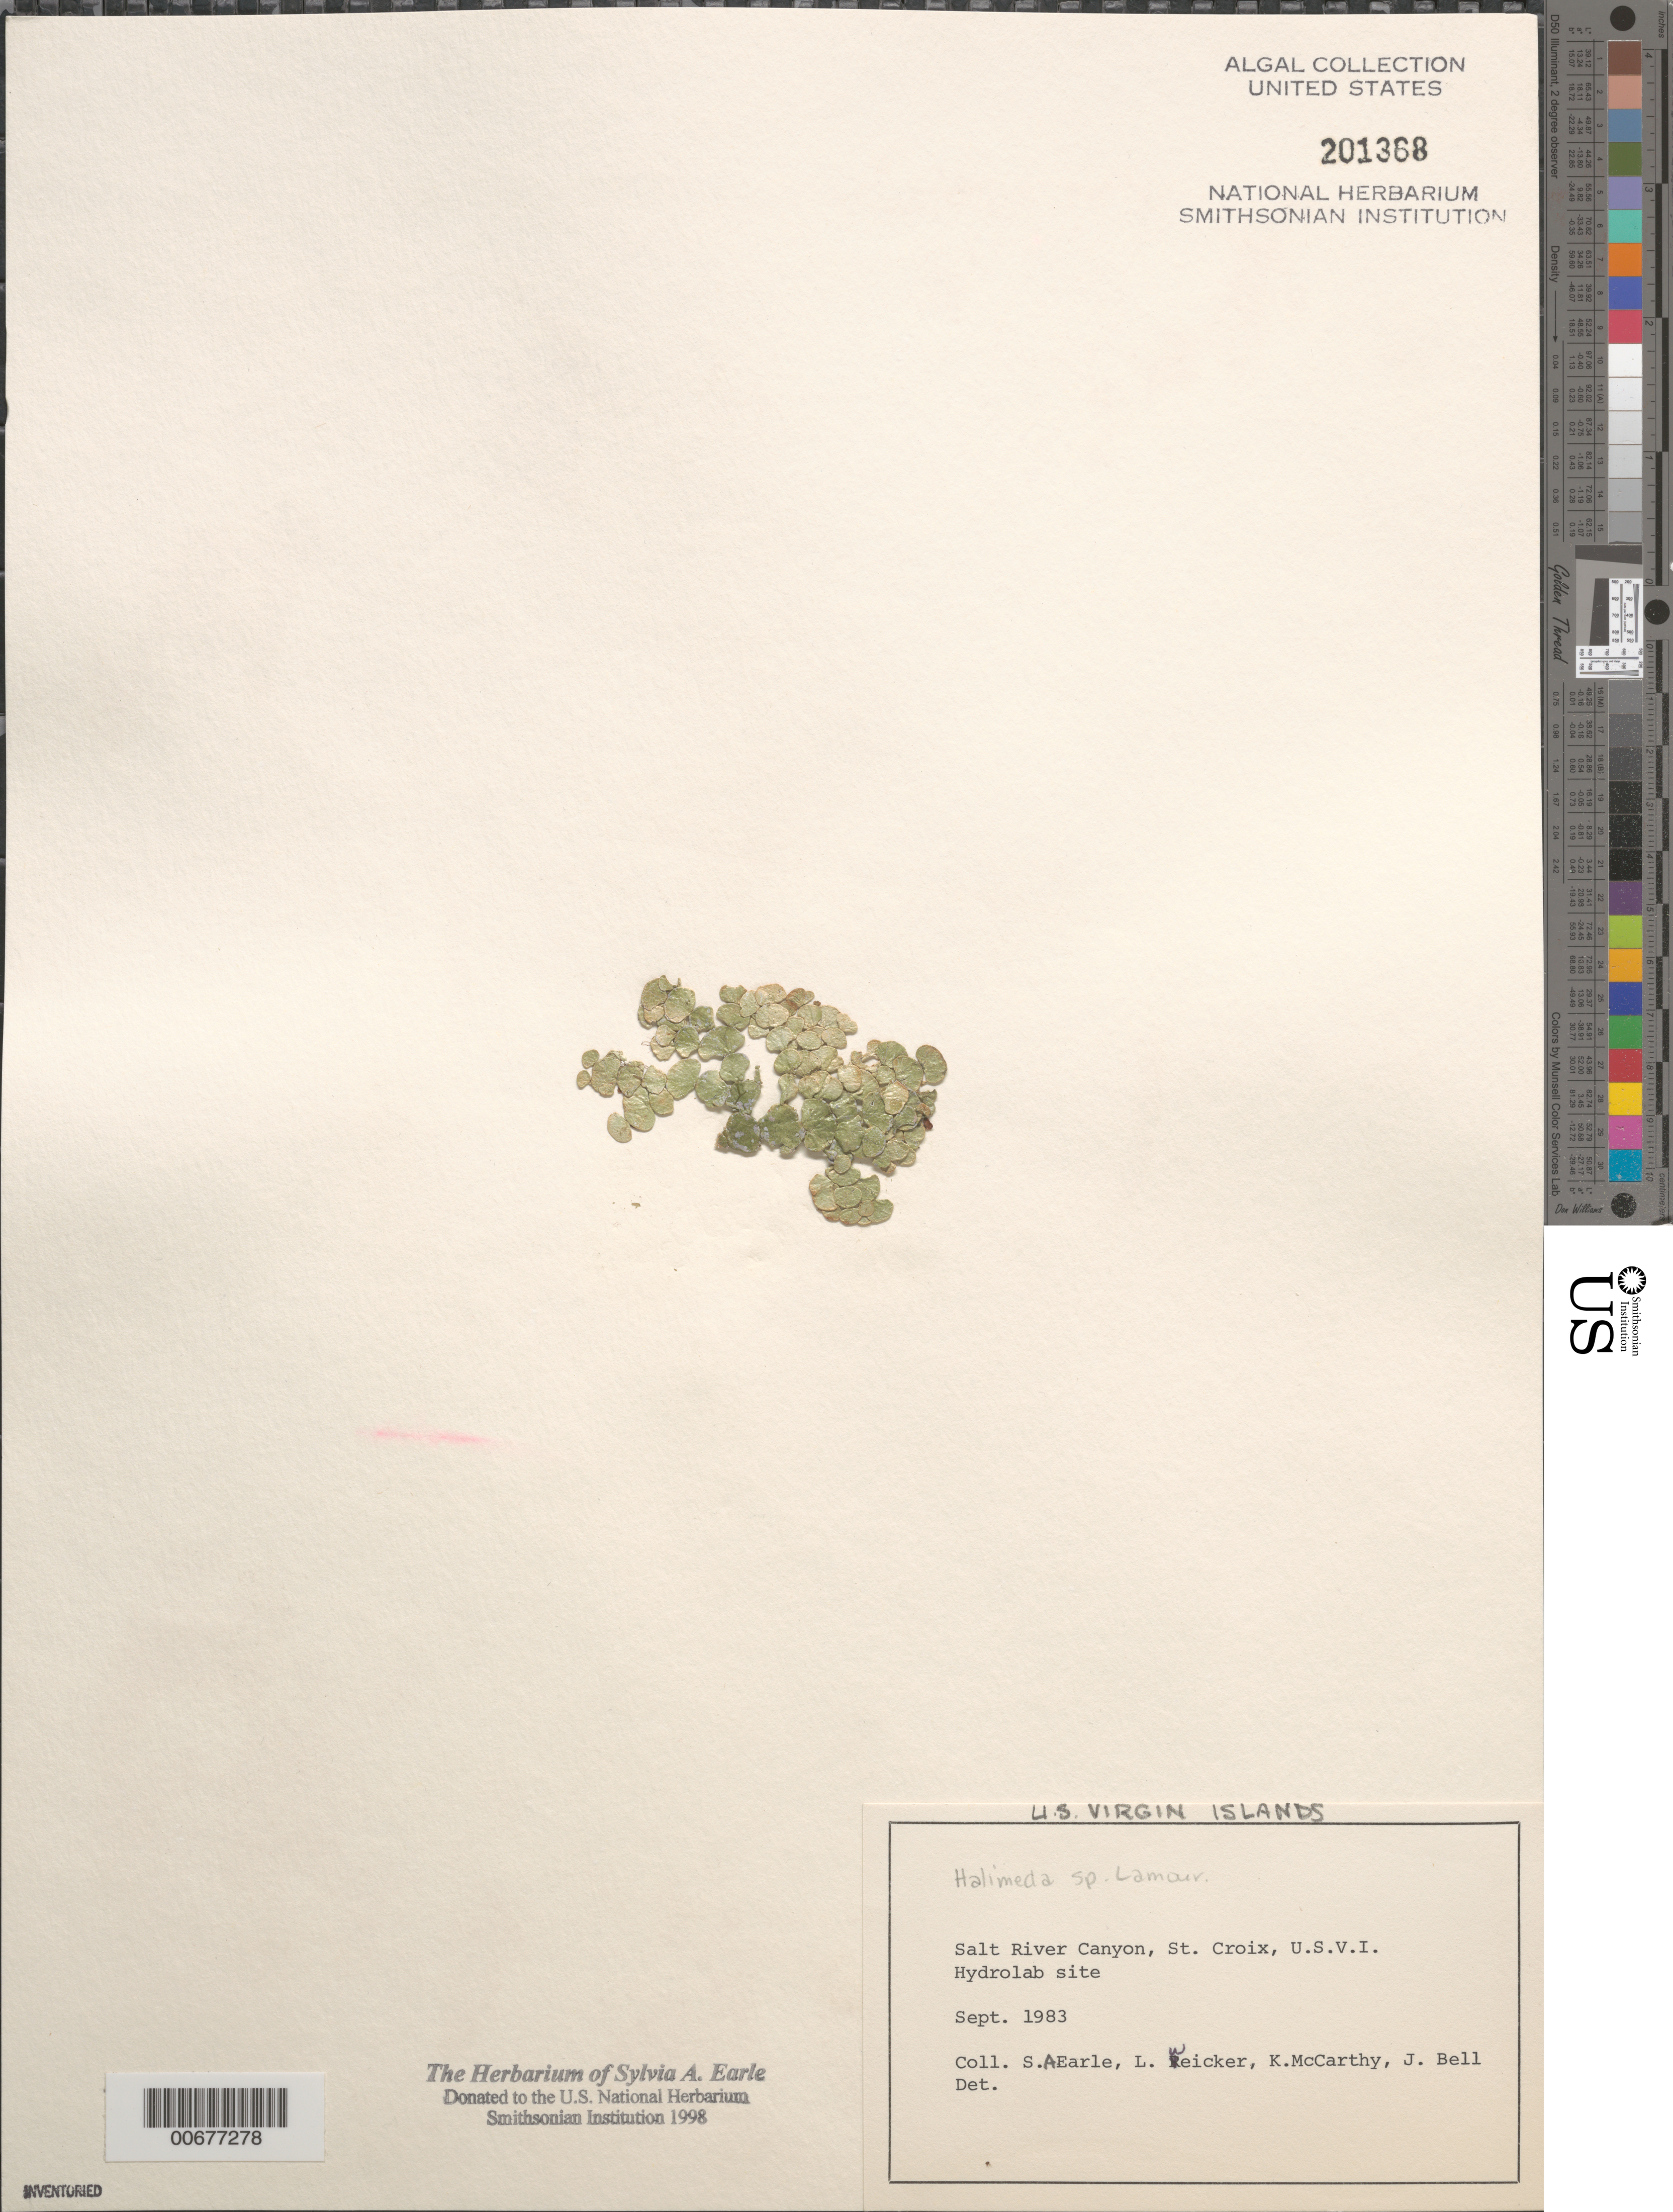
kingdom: Plantae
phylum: Chlorophyta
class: Ulvophyceae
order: Bryopsidales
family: Halimedaceae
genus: Halimeda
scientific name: Halimeda sp.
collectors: S. A. Earle, L. Weicker, J. Bell & K. McCarthy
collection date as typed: Sep 1983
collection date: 1983-09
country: U.S. Virgin Islands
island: St. Croix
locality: Salt River Canyon, Hydrolab site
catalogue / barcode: US 201368